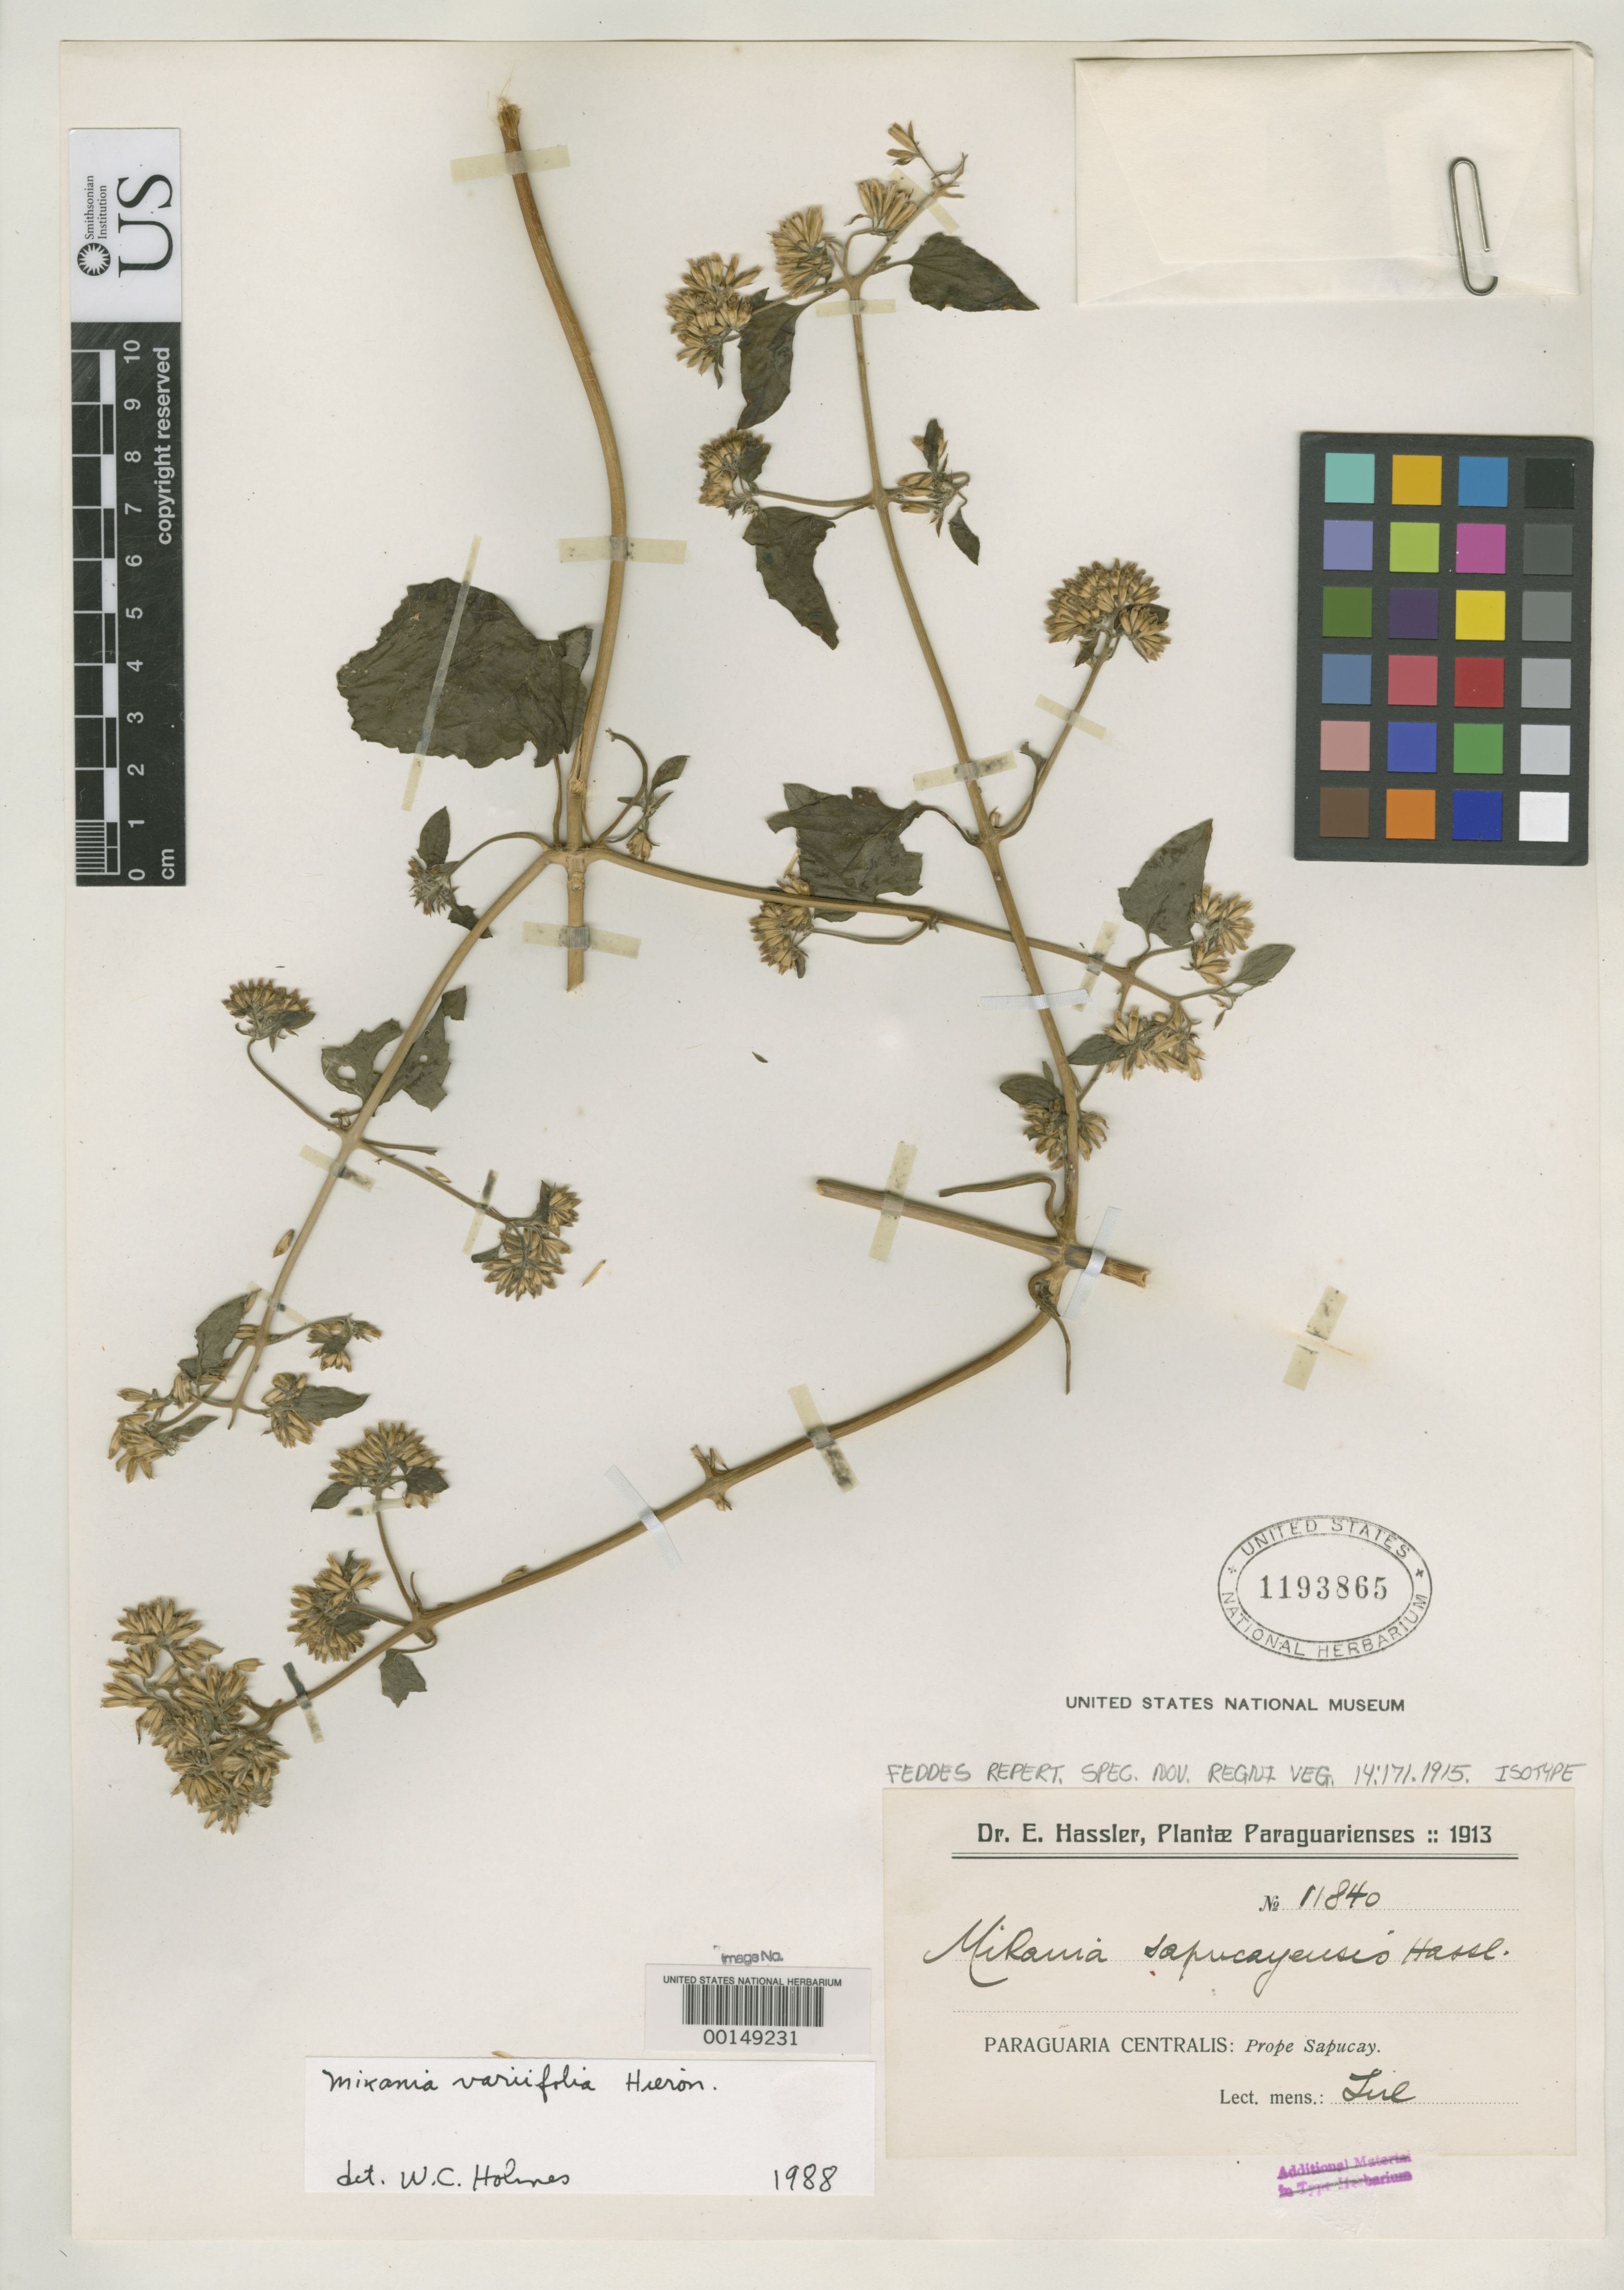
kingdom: Plantae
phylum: Tracheophyta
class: Magnoliopsida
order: Asterales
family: Asteraceae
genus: Mikania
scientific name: Mikania sapucayensis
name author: Hassl.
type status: Isotype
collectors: E. Hassler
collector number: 11840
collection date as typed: Jul 1913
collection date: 1913-07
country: Paraguay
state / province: Central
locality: Sapucay.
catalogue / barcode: US 1193865